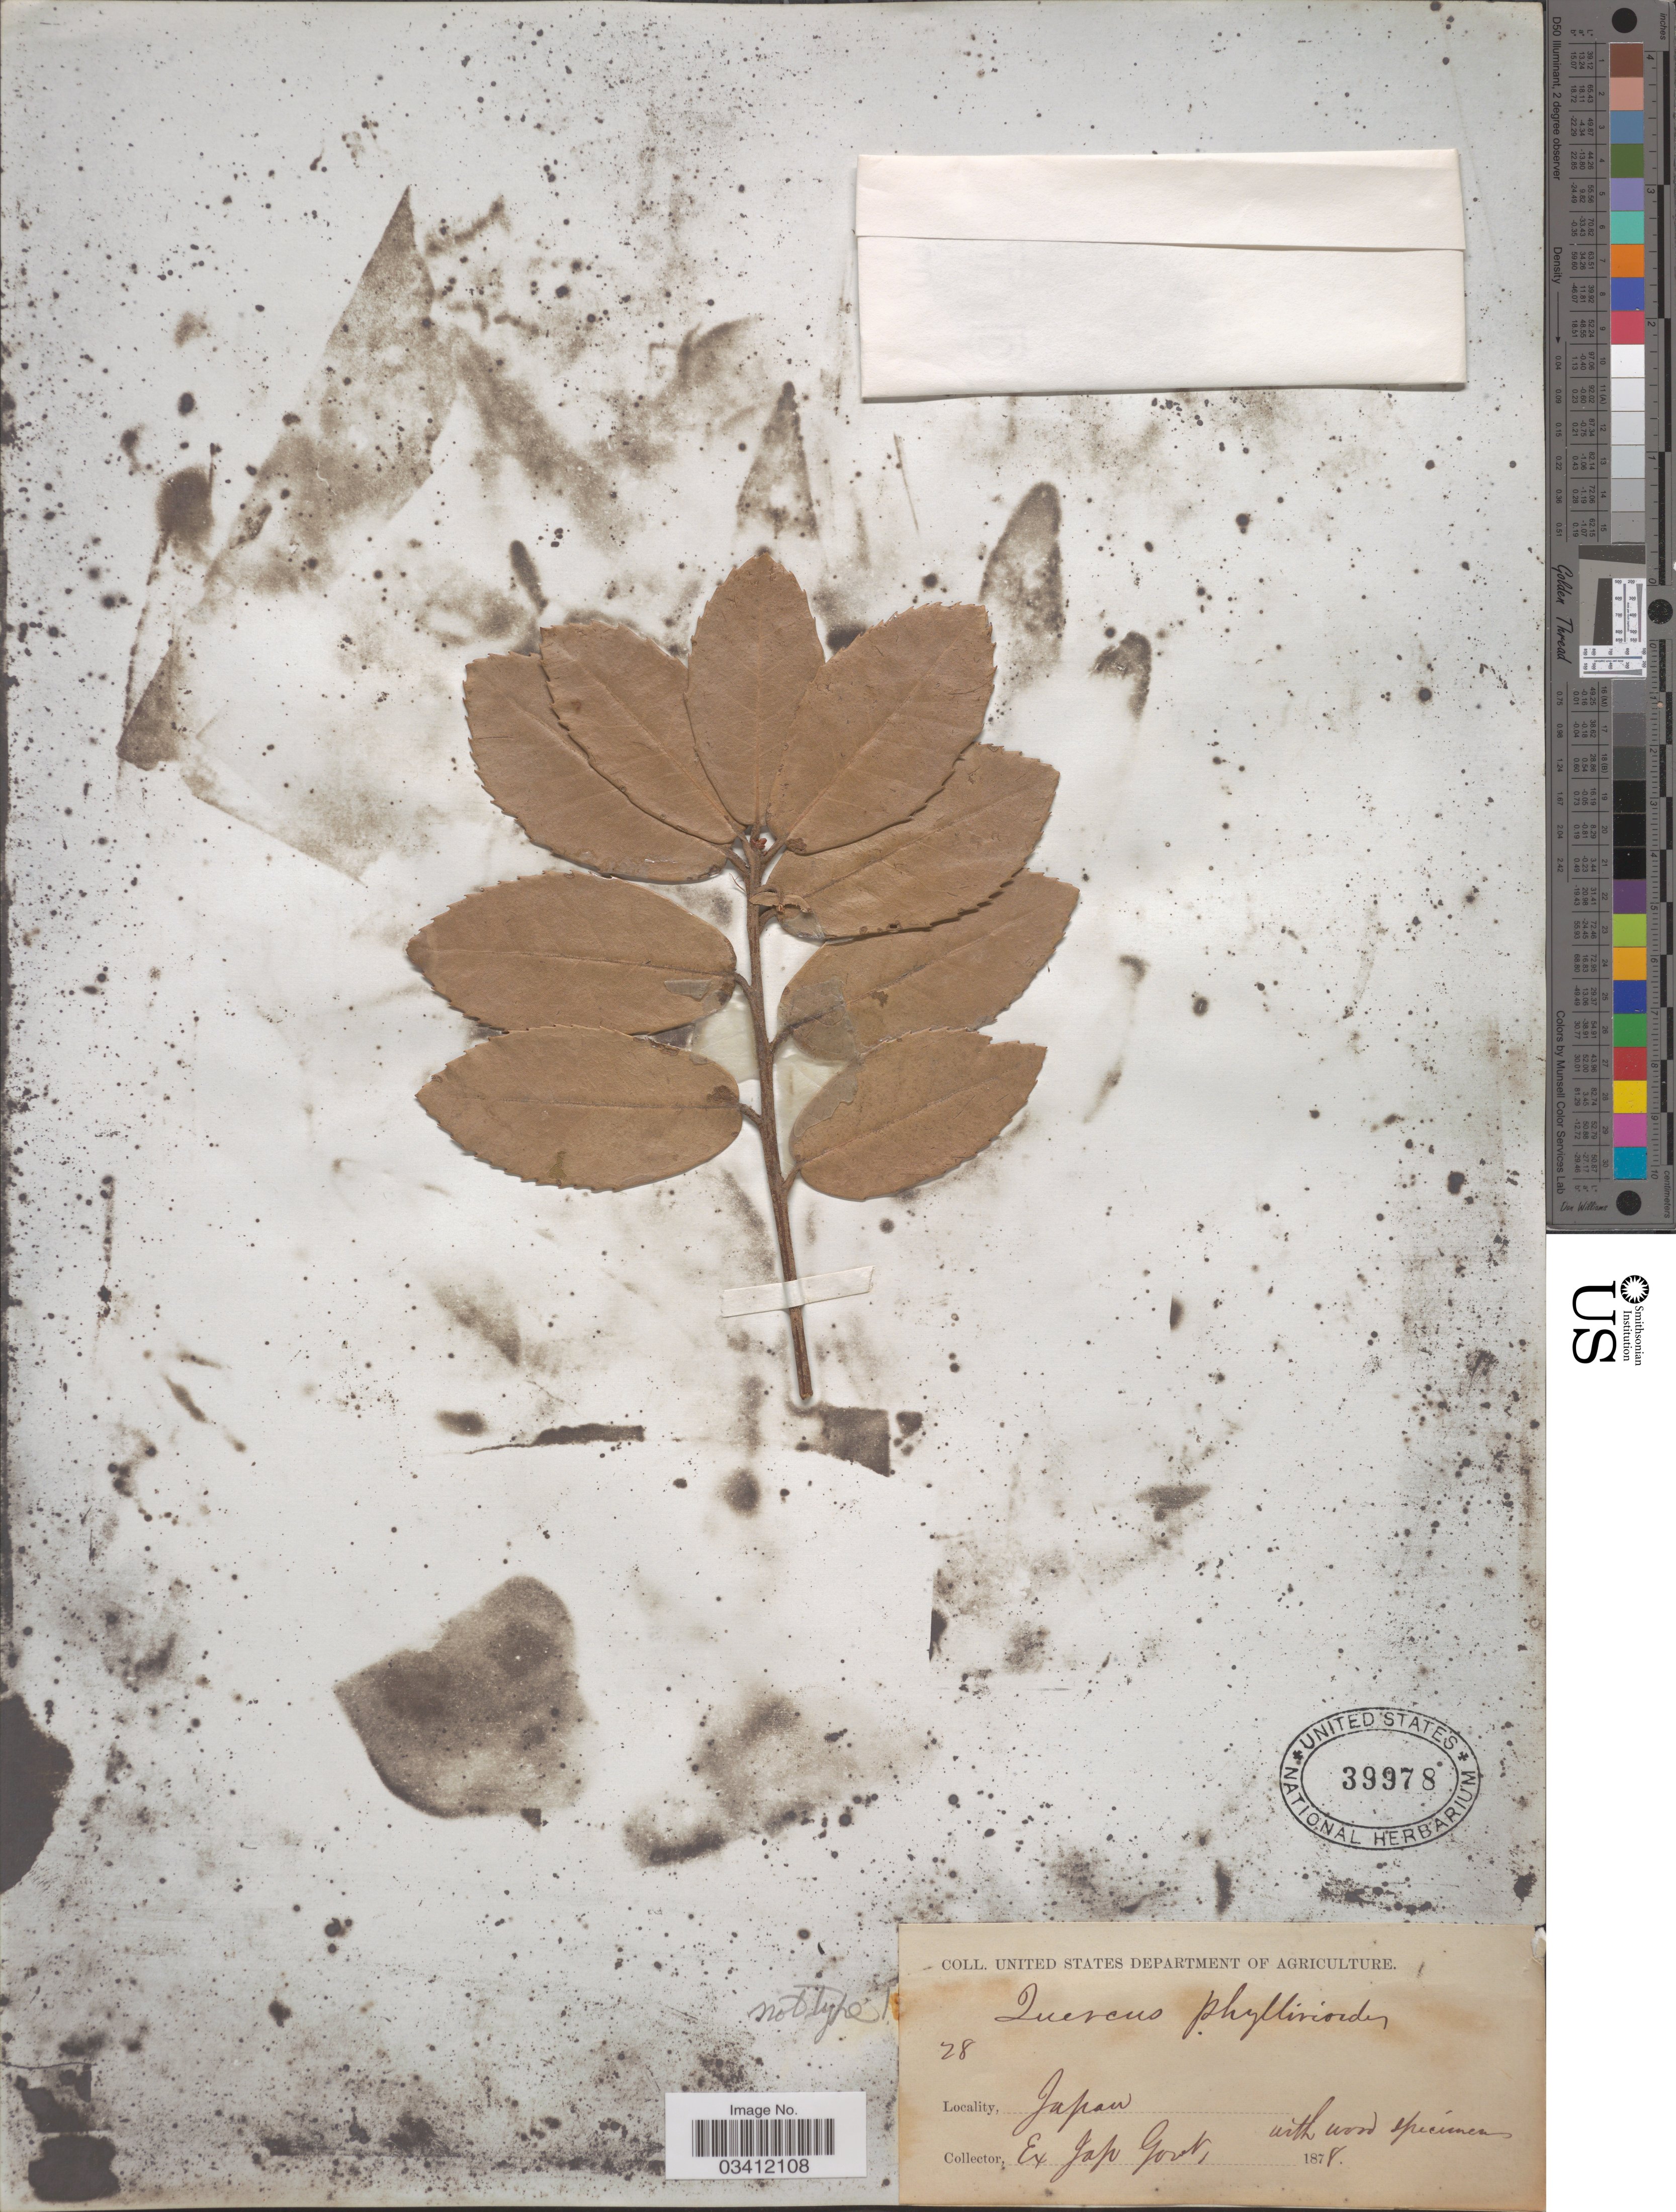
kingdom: Plantae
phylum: Tracheophyta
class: Magnoliopsida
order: Fagales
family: Fagaceae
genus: Quercus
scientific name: Quercus phillyraeoides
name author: A. Gray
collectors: United States Department of Agriculture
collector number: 28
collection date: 1878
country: Japan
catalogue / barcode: US 39978